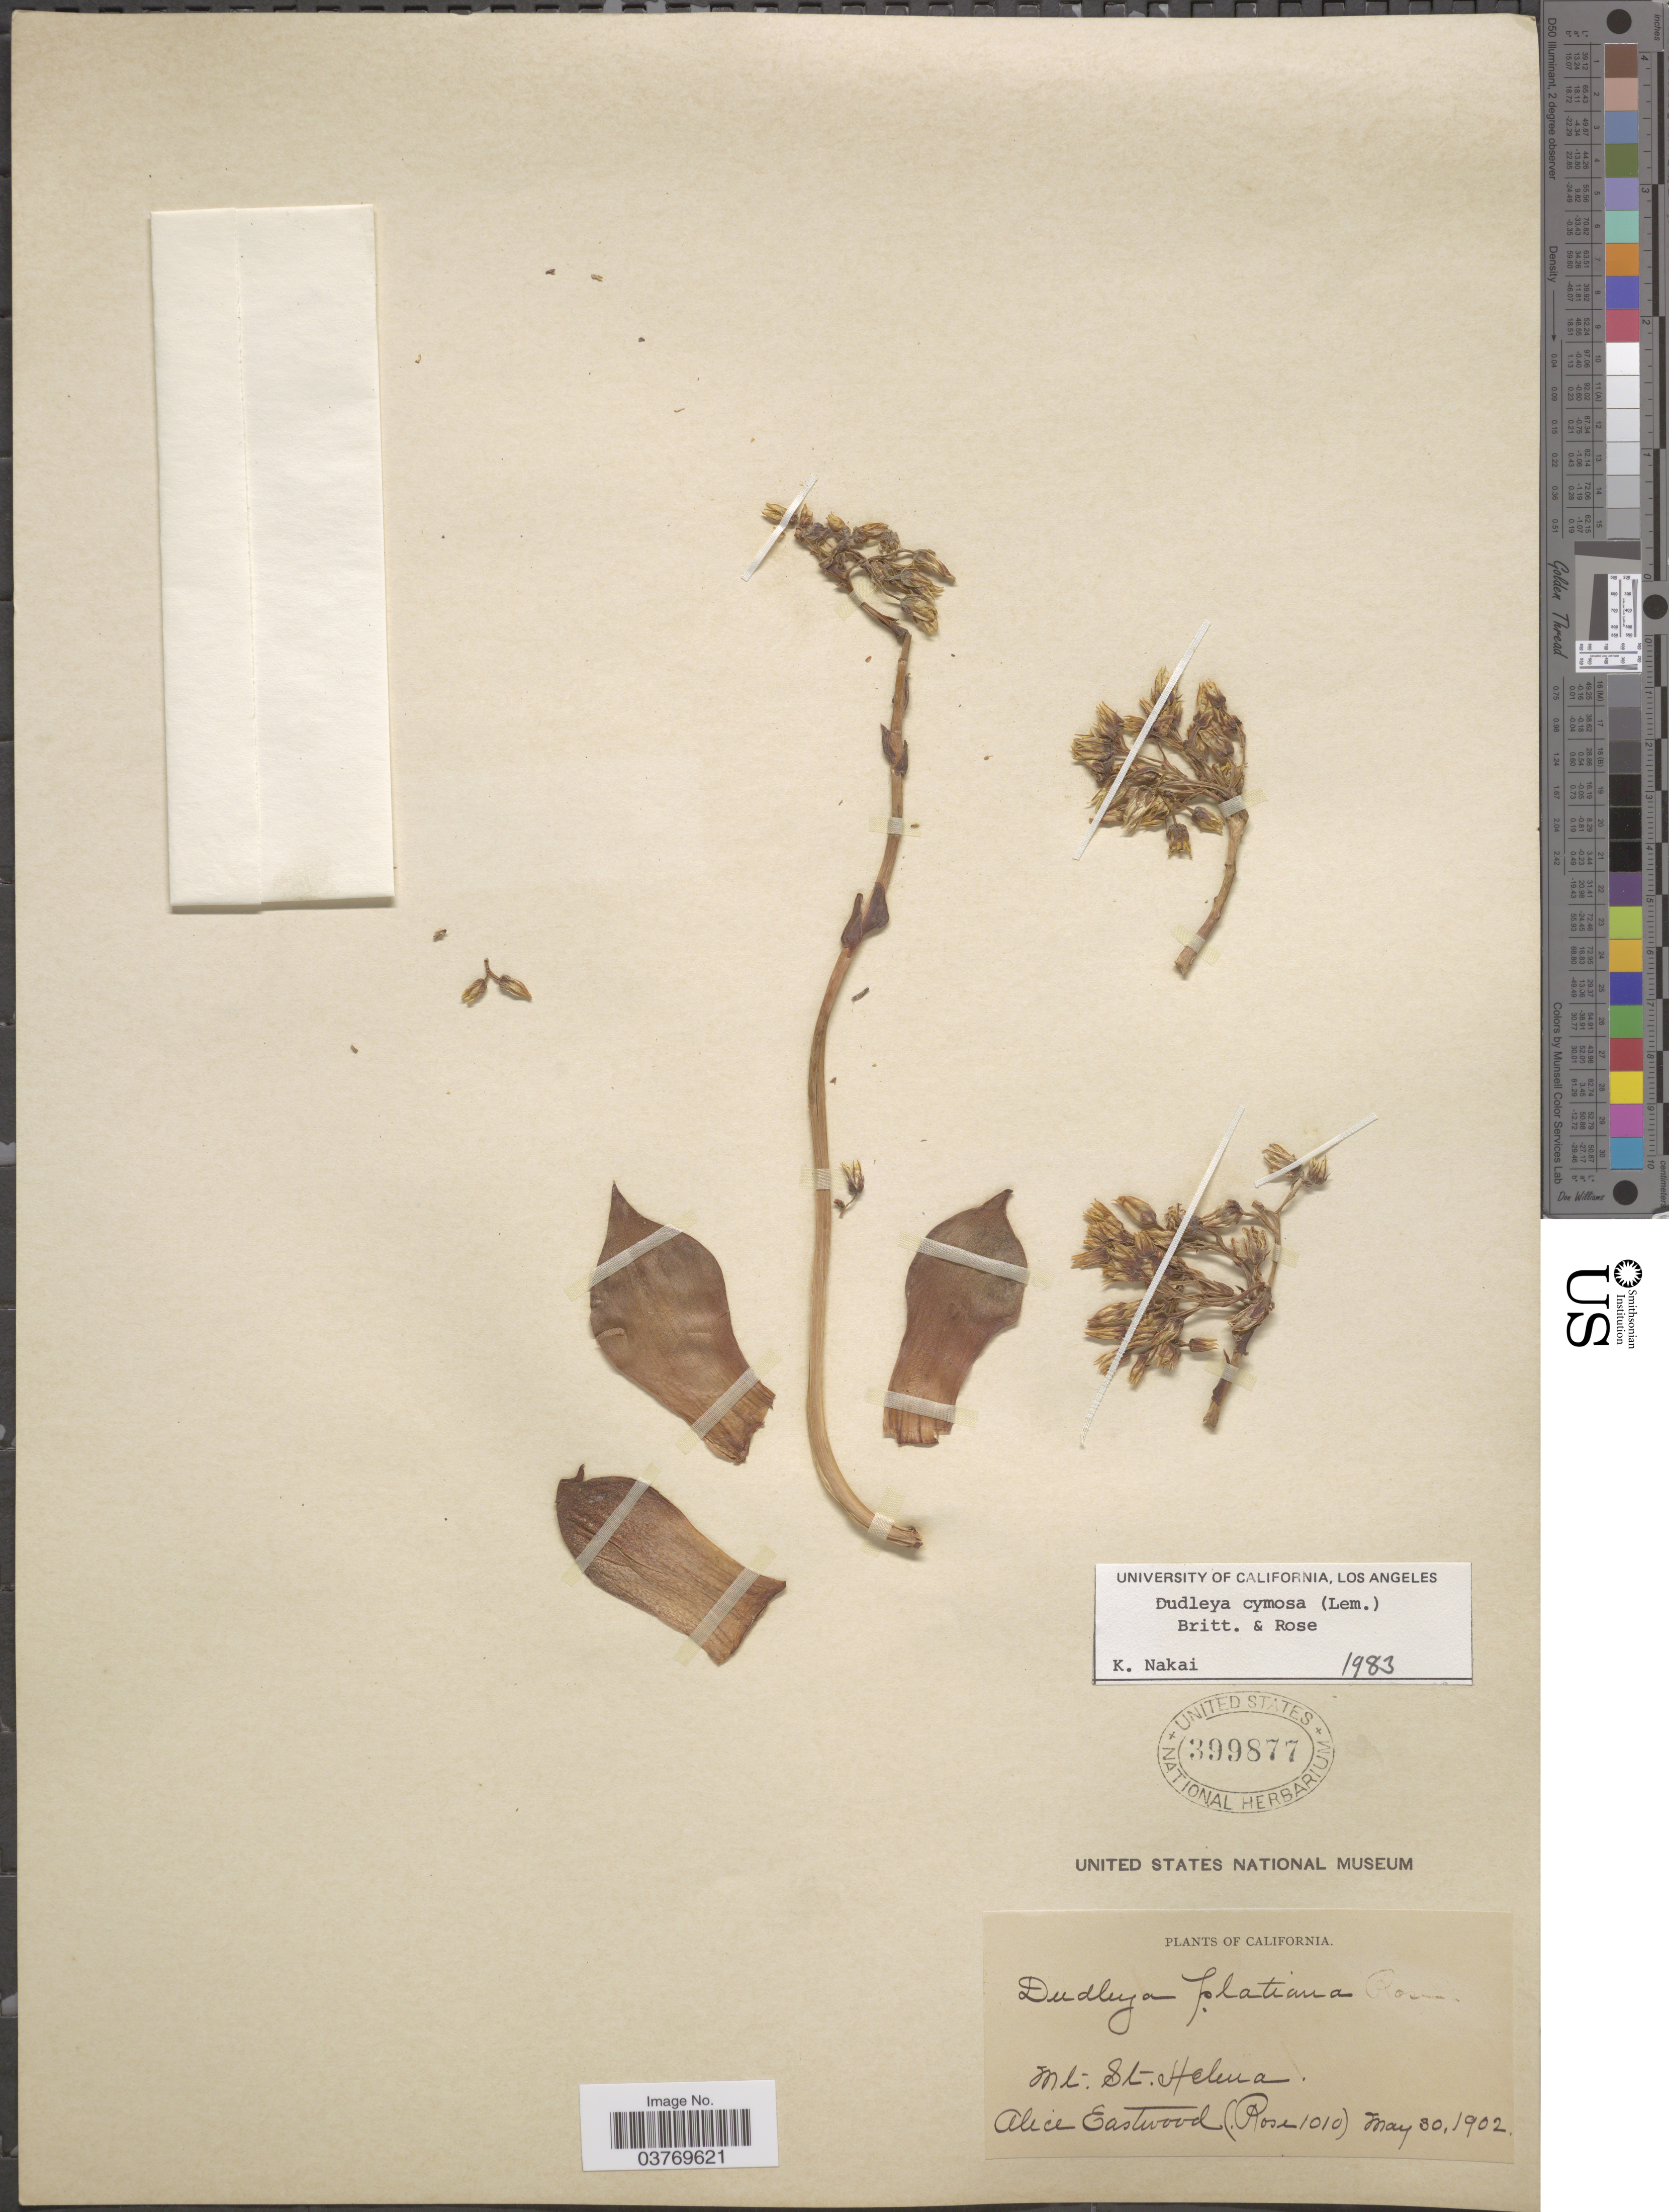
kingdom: Plantae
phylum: Tracheophyta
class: Magnoliopsida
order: Saxifragales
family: Crassulaceae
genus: Dudleya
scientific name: Dudleya cymosa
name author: (Lem.) Britton & Rose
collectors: A. Eastwood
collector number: Rose1010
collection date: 1902-05-30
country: United States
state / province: California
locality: Mt. St. Helena.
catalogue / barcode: US 399877